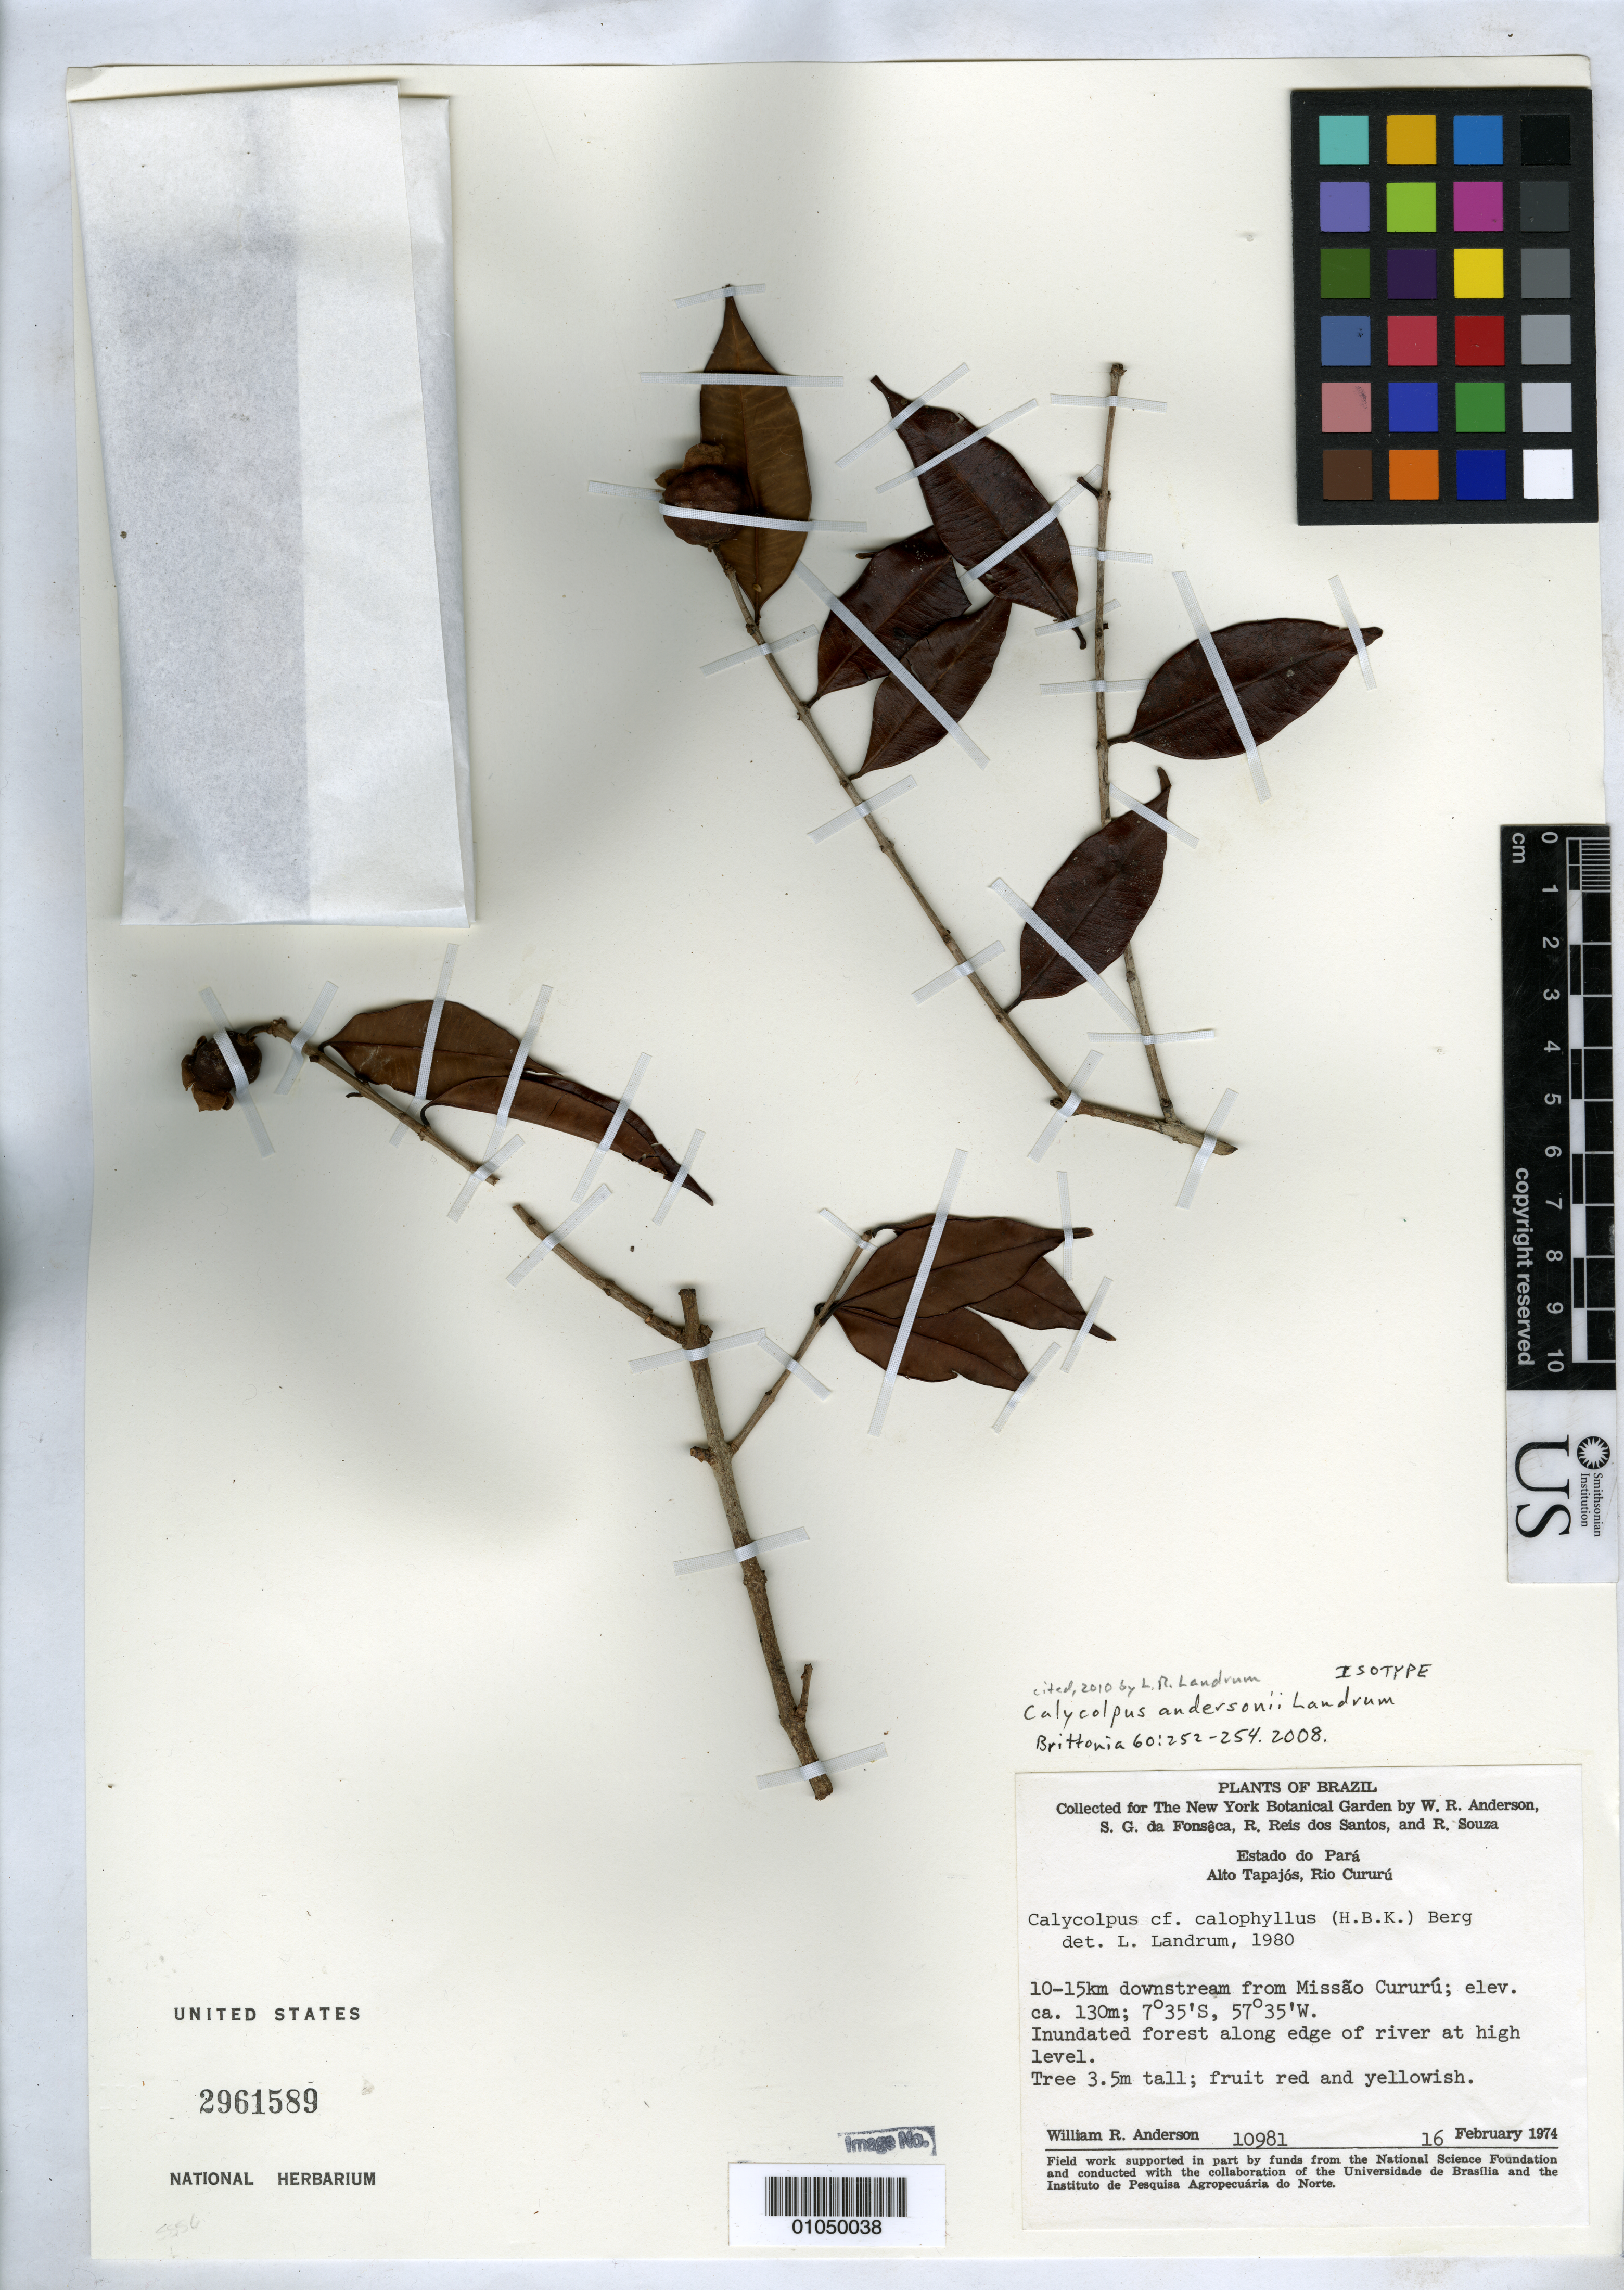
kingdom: Plantae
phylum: Tracheophyta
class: Magnoliopsida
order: Myrtales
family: Myrtaceae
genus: Calycolpus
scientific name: Calycolpus andersonii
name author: Landrum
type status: Isotype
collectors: W. R. Anderson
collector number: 10981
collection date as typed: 16 Feb 1974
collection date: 1974-02-16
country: Brazil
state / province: Pará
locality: Estado do Pará, Alto Tapajós, Rio Cururú. 10-15 km downstream from Missão Cururú.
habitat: Inundated forest along edge of river at high level.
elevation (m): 130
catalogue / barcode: US 2961589